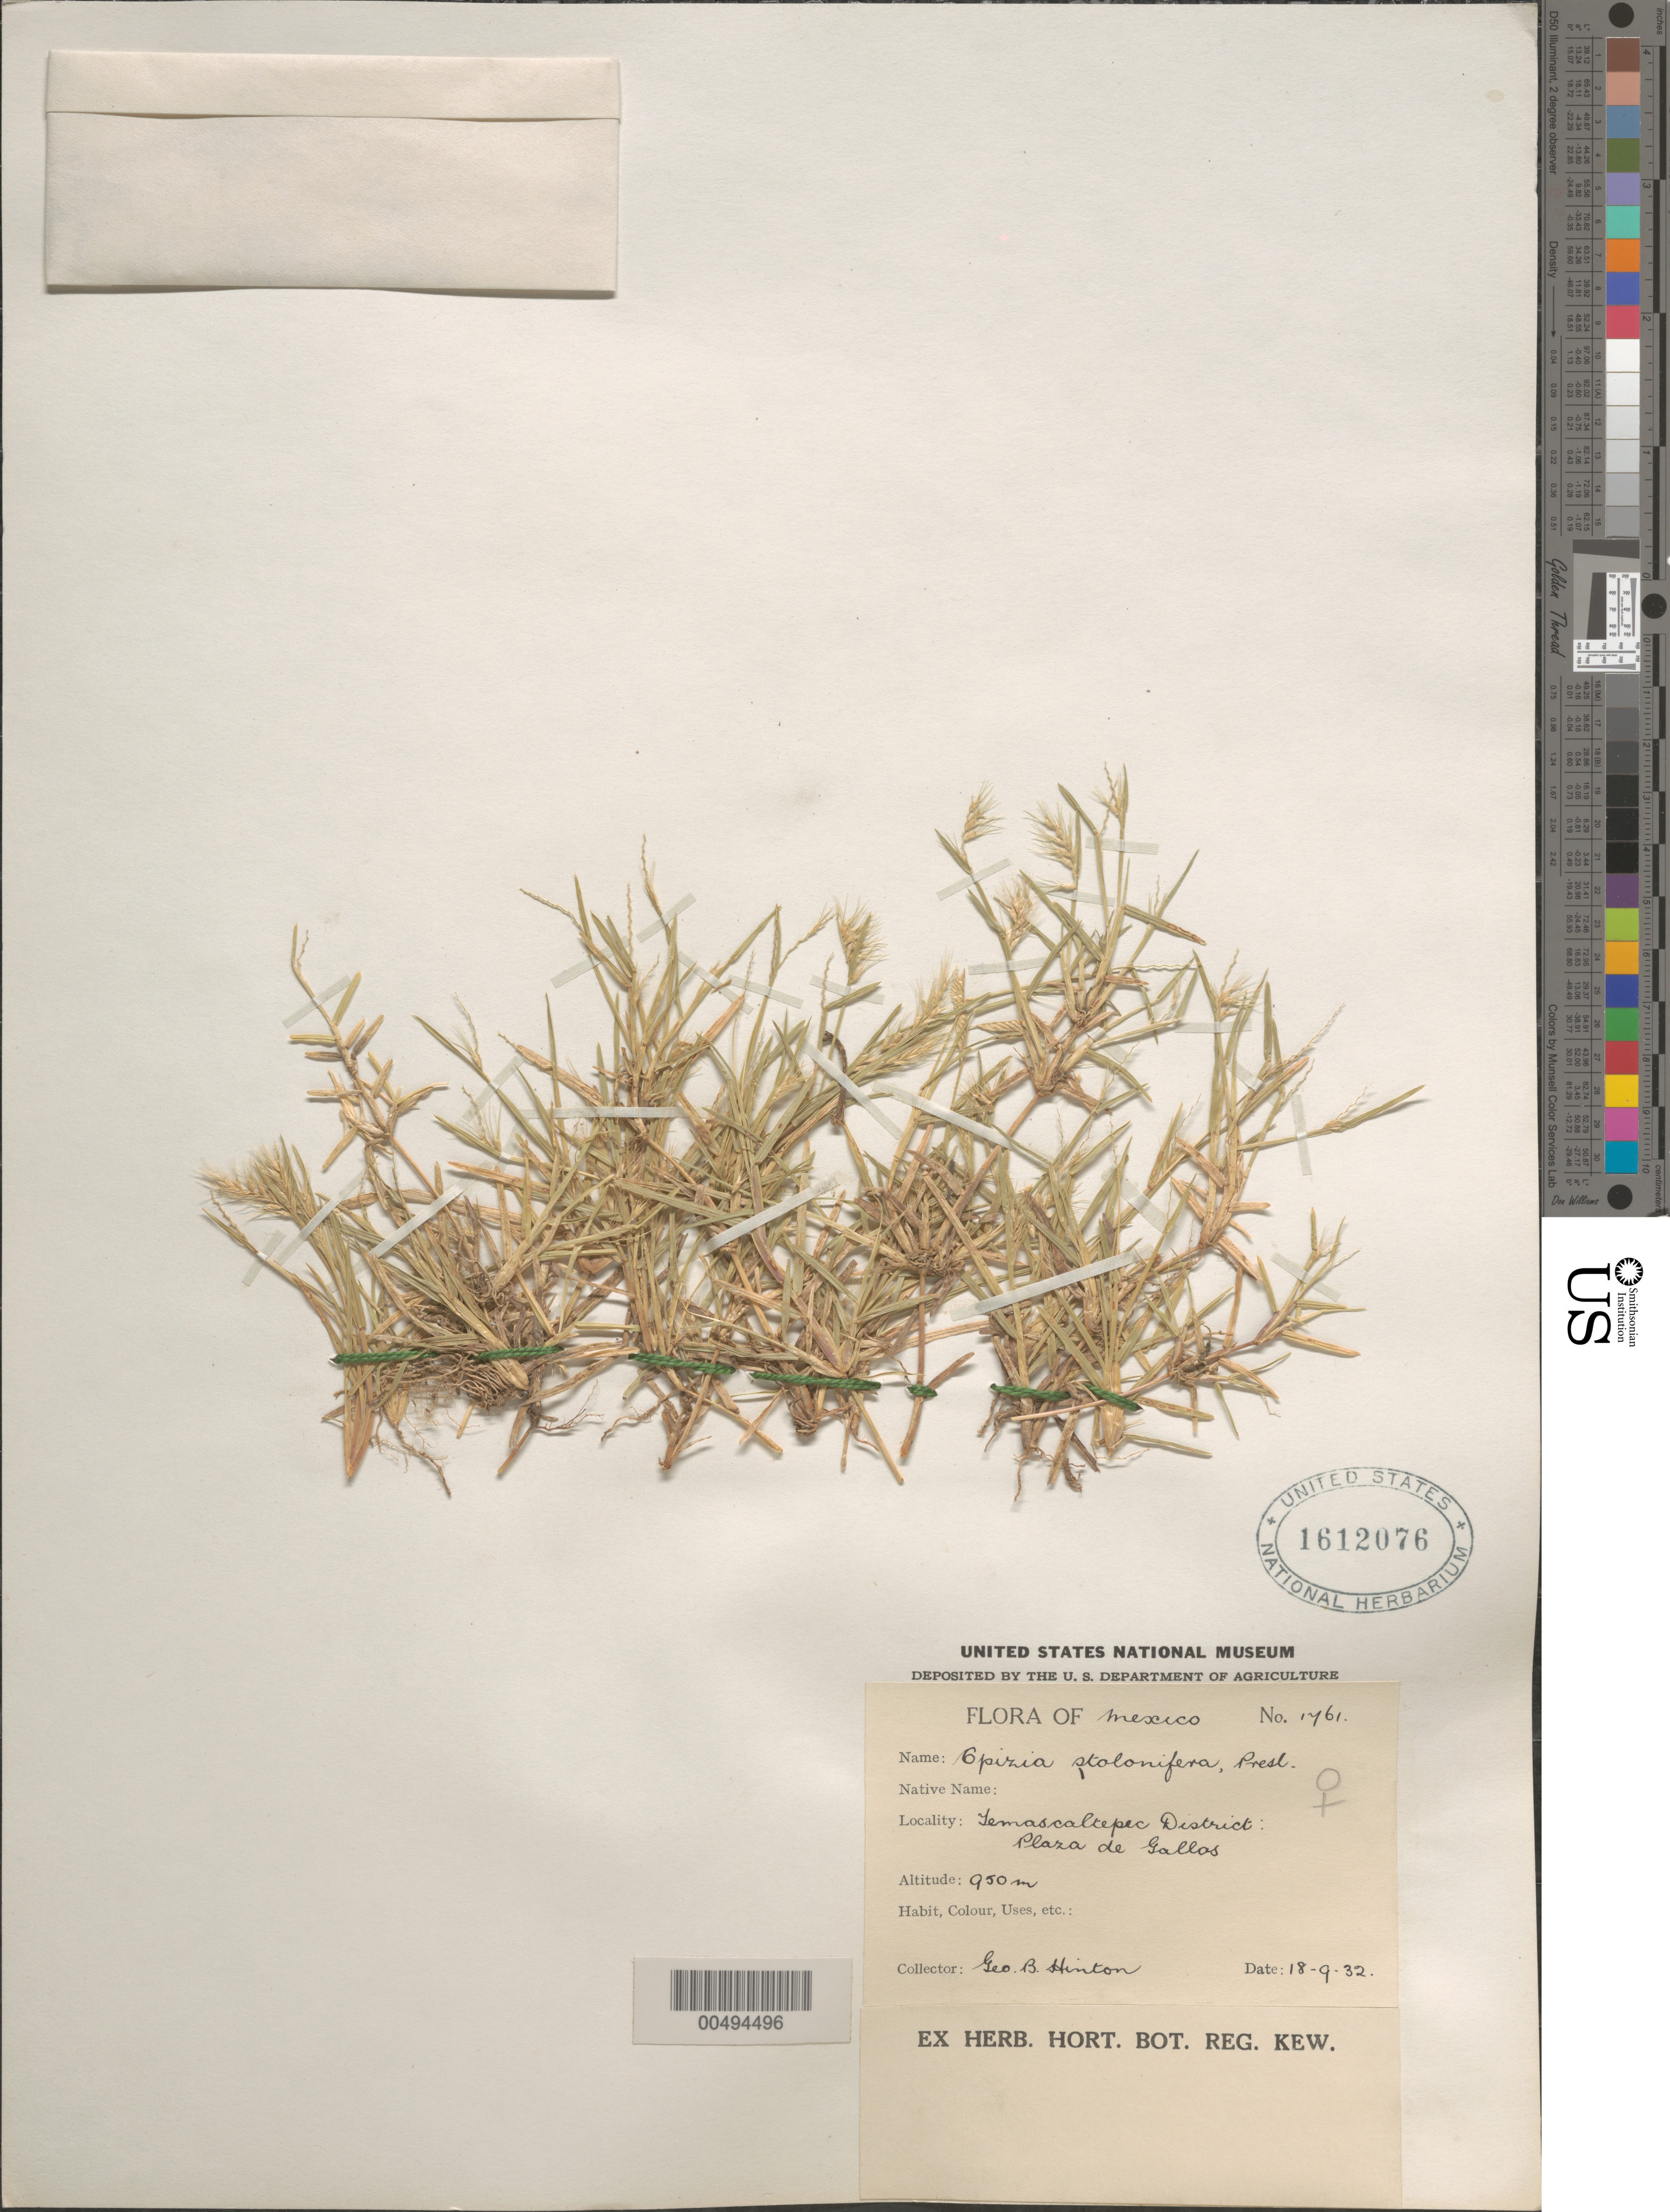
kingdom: Plantae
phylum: Tracheophyta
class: Liliopsida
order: Poales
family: Poaceae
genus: Opizia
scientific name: Opizia stolonifera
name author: J. Presl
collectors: G. B. Hinton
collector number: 1761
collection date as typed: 18 Sep 1932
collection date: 1932-09-18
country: Mexico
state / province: México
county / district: Temascaltepec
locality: Temascaltepec Dist: Plaza de Gallos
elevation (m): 950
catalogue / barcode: US 1612076